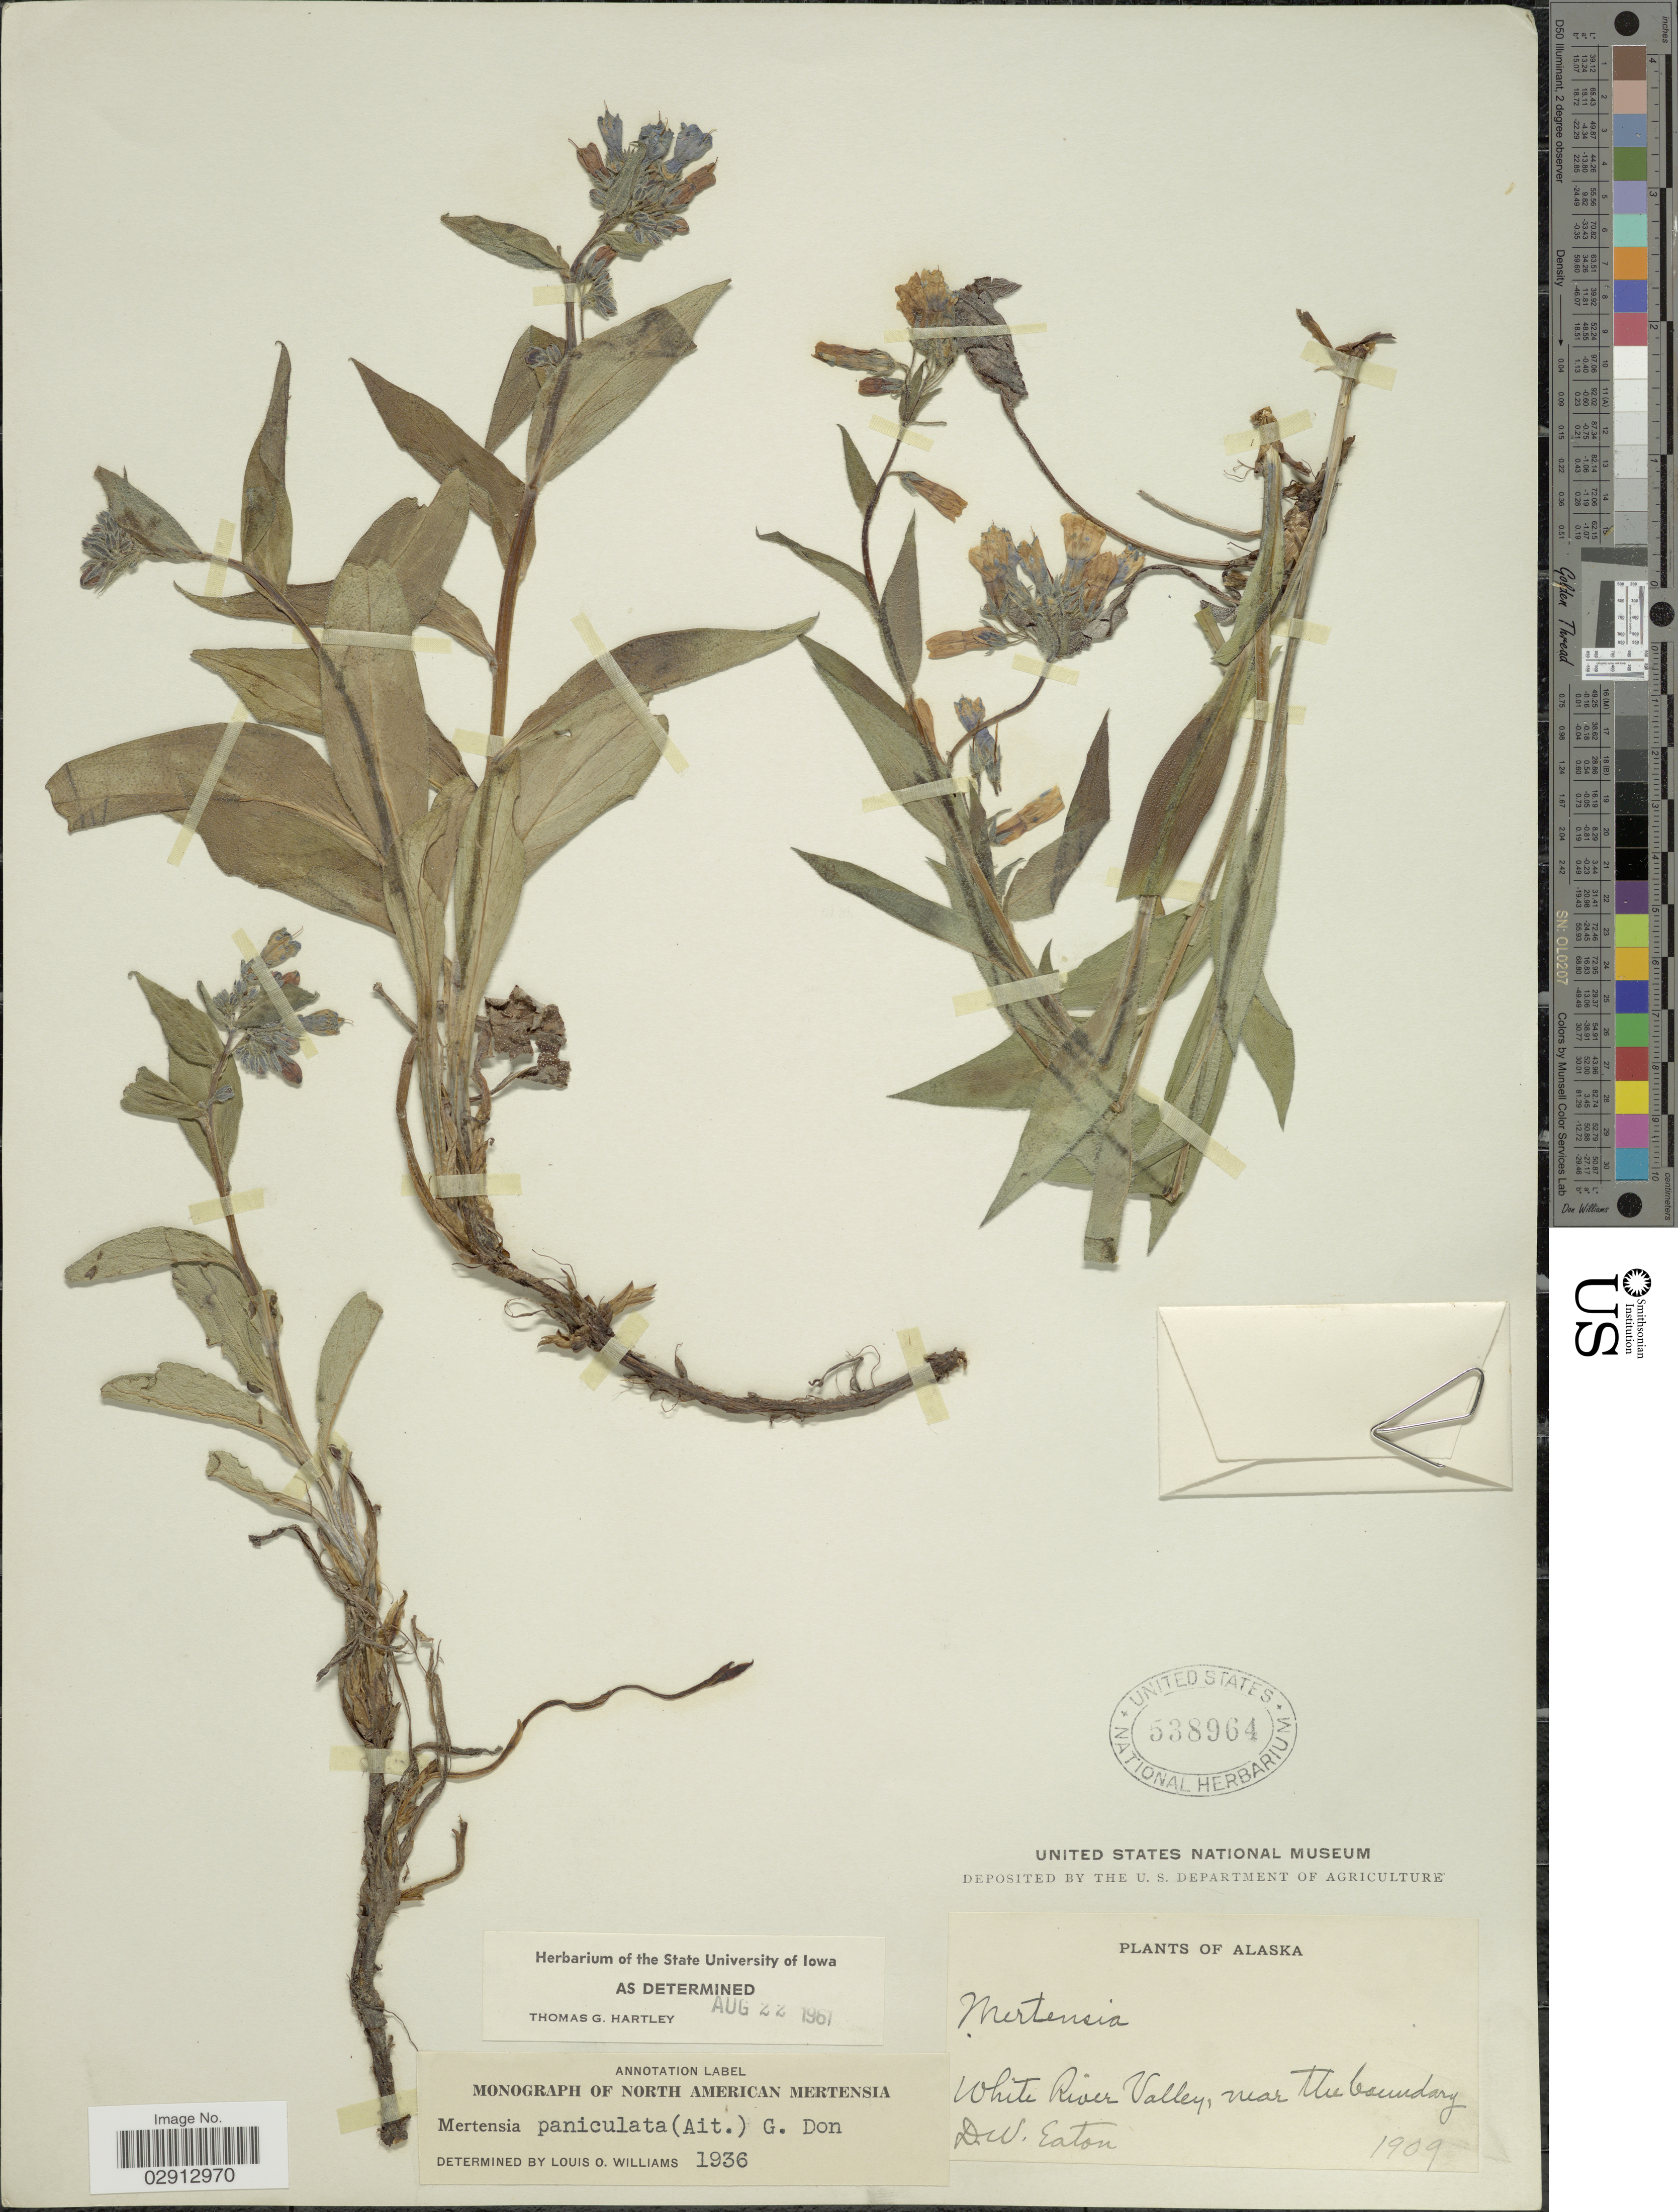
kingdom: Plantae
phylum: Tracheophyta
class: Magnoliopsida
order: Boraginales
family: Boraginaceae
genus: Mertensia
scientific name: Mertensia paniculata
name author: (Aiton) G. Don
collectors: D. Eaton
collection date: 1909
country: United States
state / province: Alaska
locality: White River Valley, near the boundary.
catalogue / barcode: US 538964